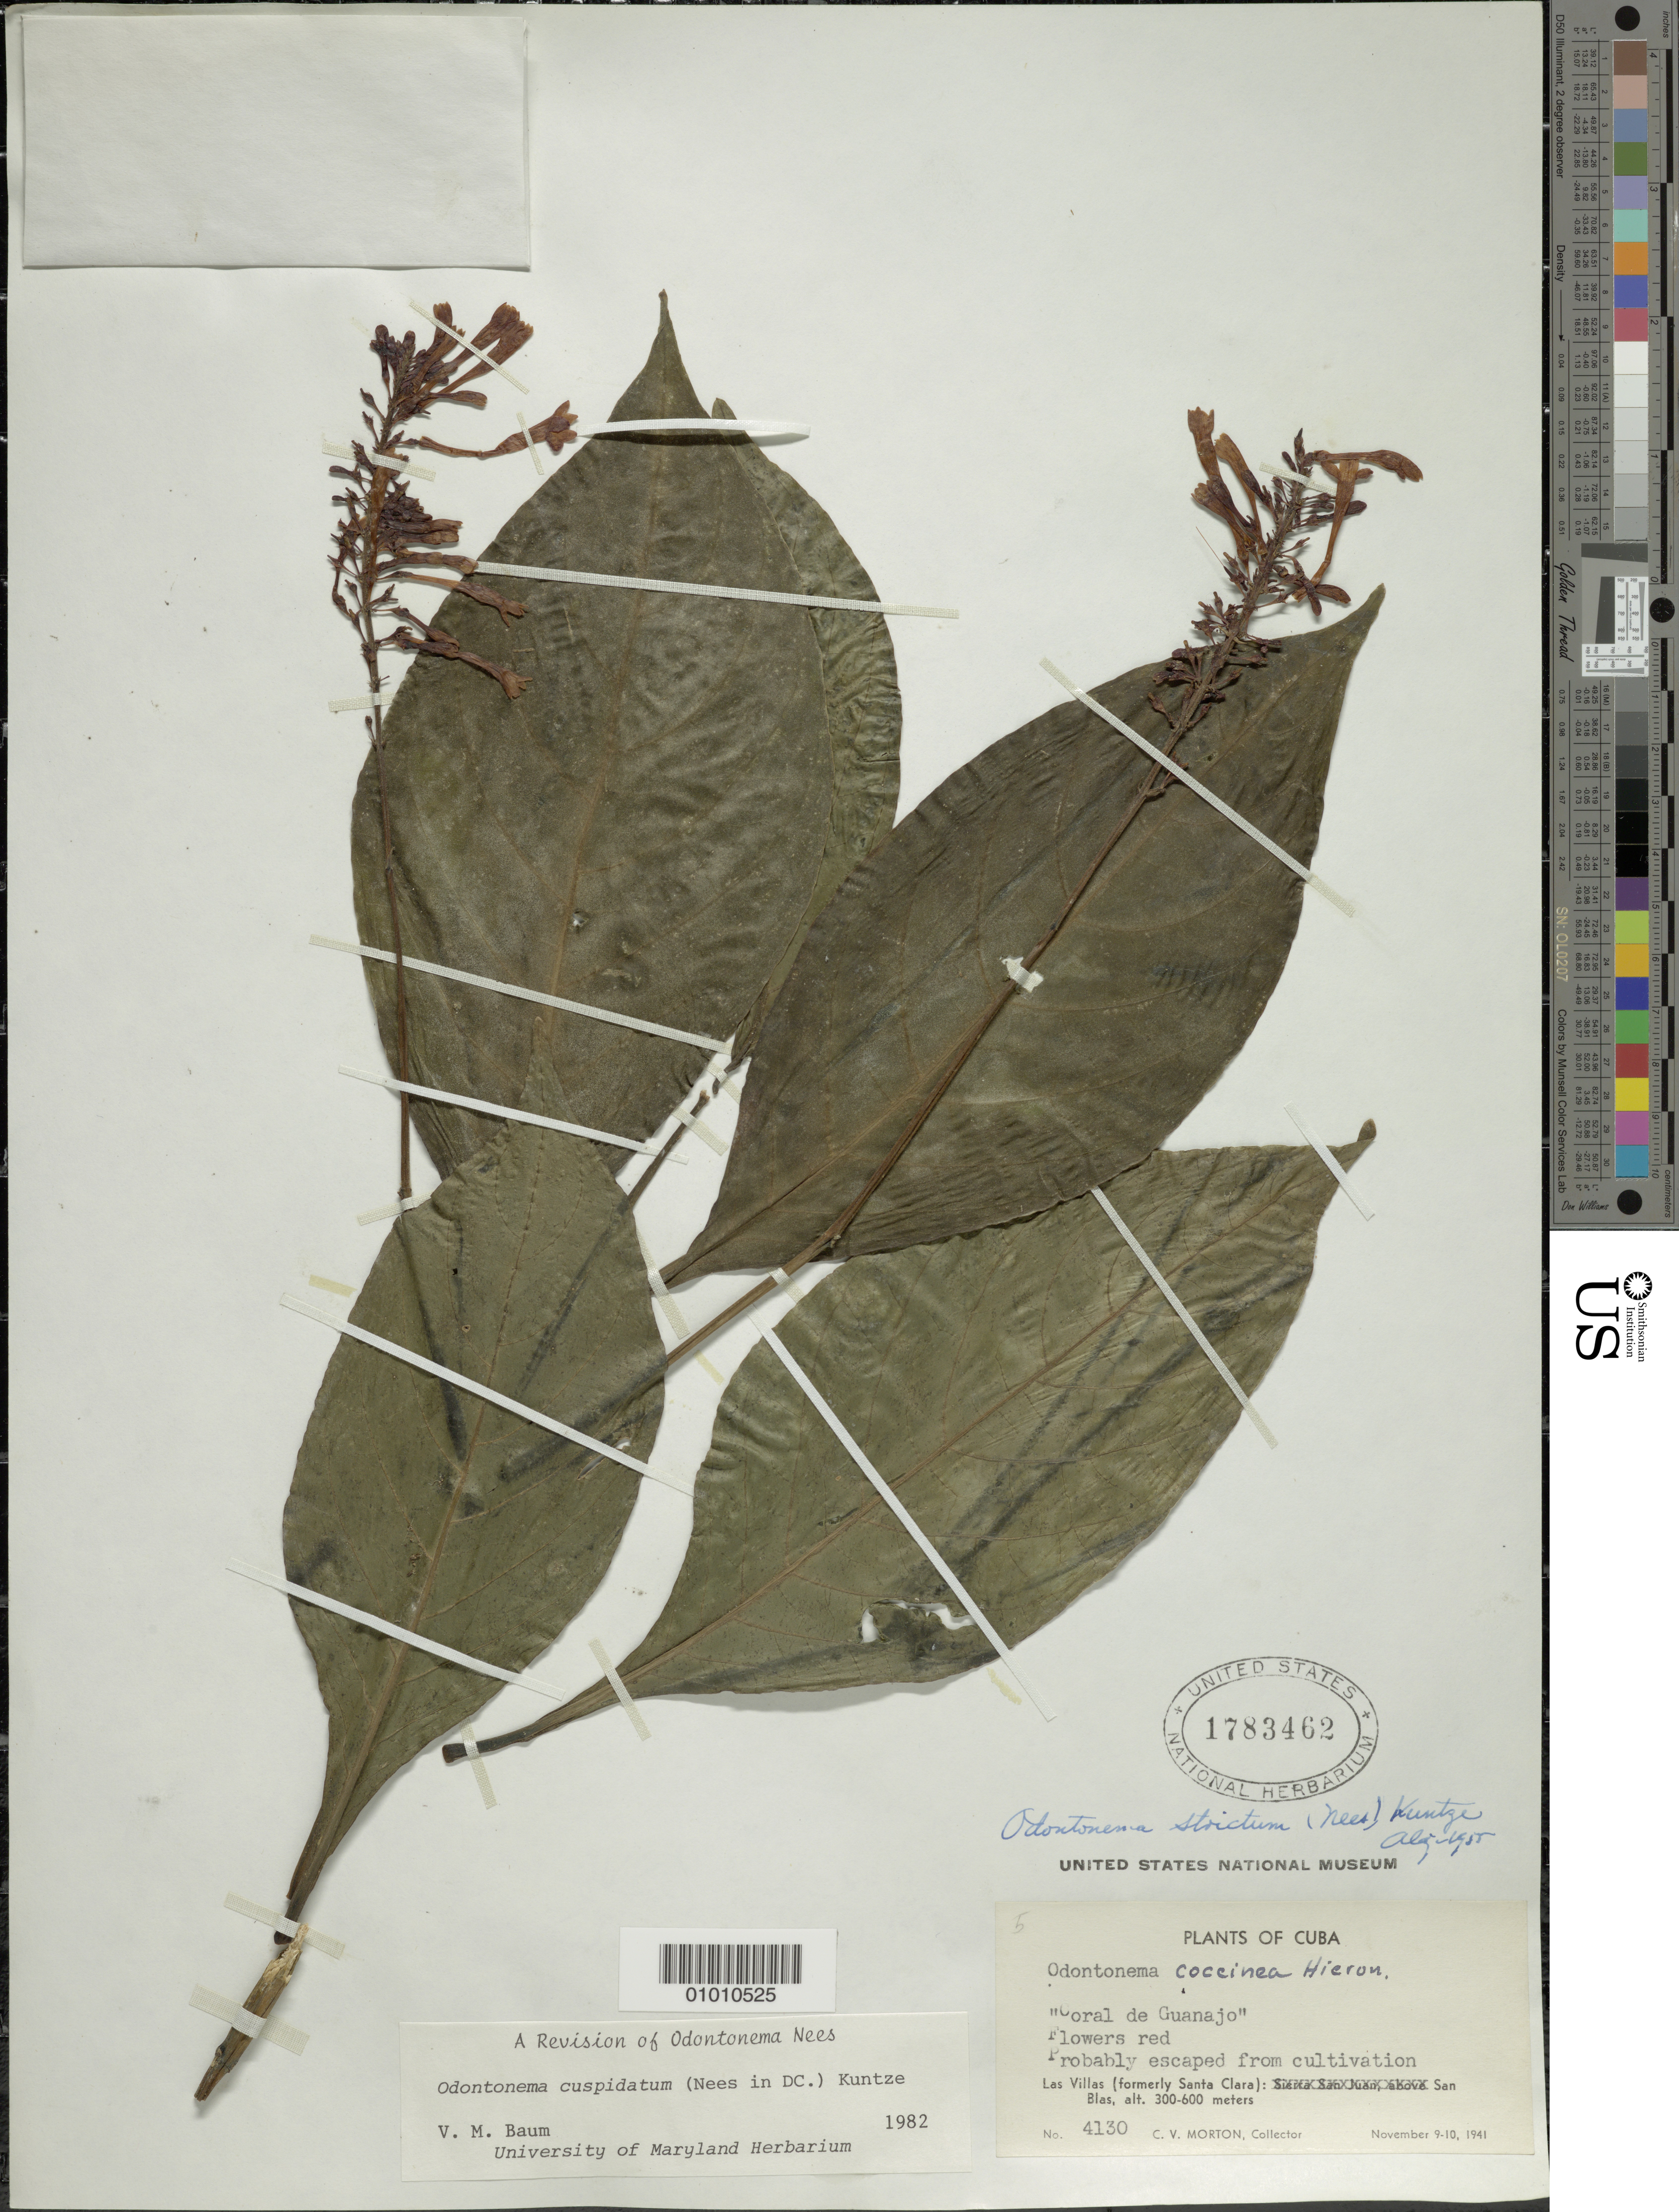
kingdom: Plantae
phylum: Tracheophyta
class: Magnoliopsida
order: Lamiales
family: Acanthaceae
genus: Odontonema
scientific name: Odontonema cuspidatum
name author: (Nees) Kuntze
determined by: Baum, V. M.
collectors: C. V. Morton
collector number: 4130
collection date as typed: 09 Nov 1941 to 10 Nov 1941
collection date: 1941-11-09/1941-11-10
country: Cuba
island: Cuba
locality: Las Villas (formerly Santa Clara), San Blas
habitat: Probably escaped from cultivation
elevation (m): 300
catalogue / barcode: US 1783462